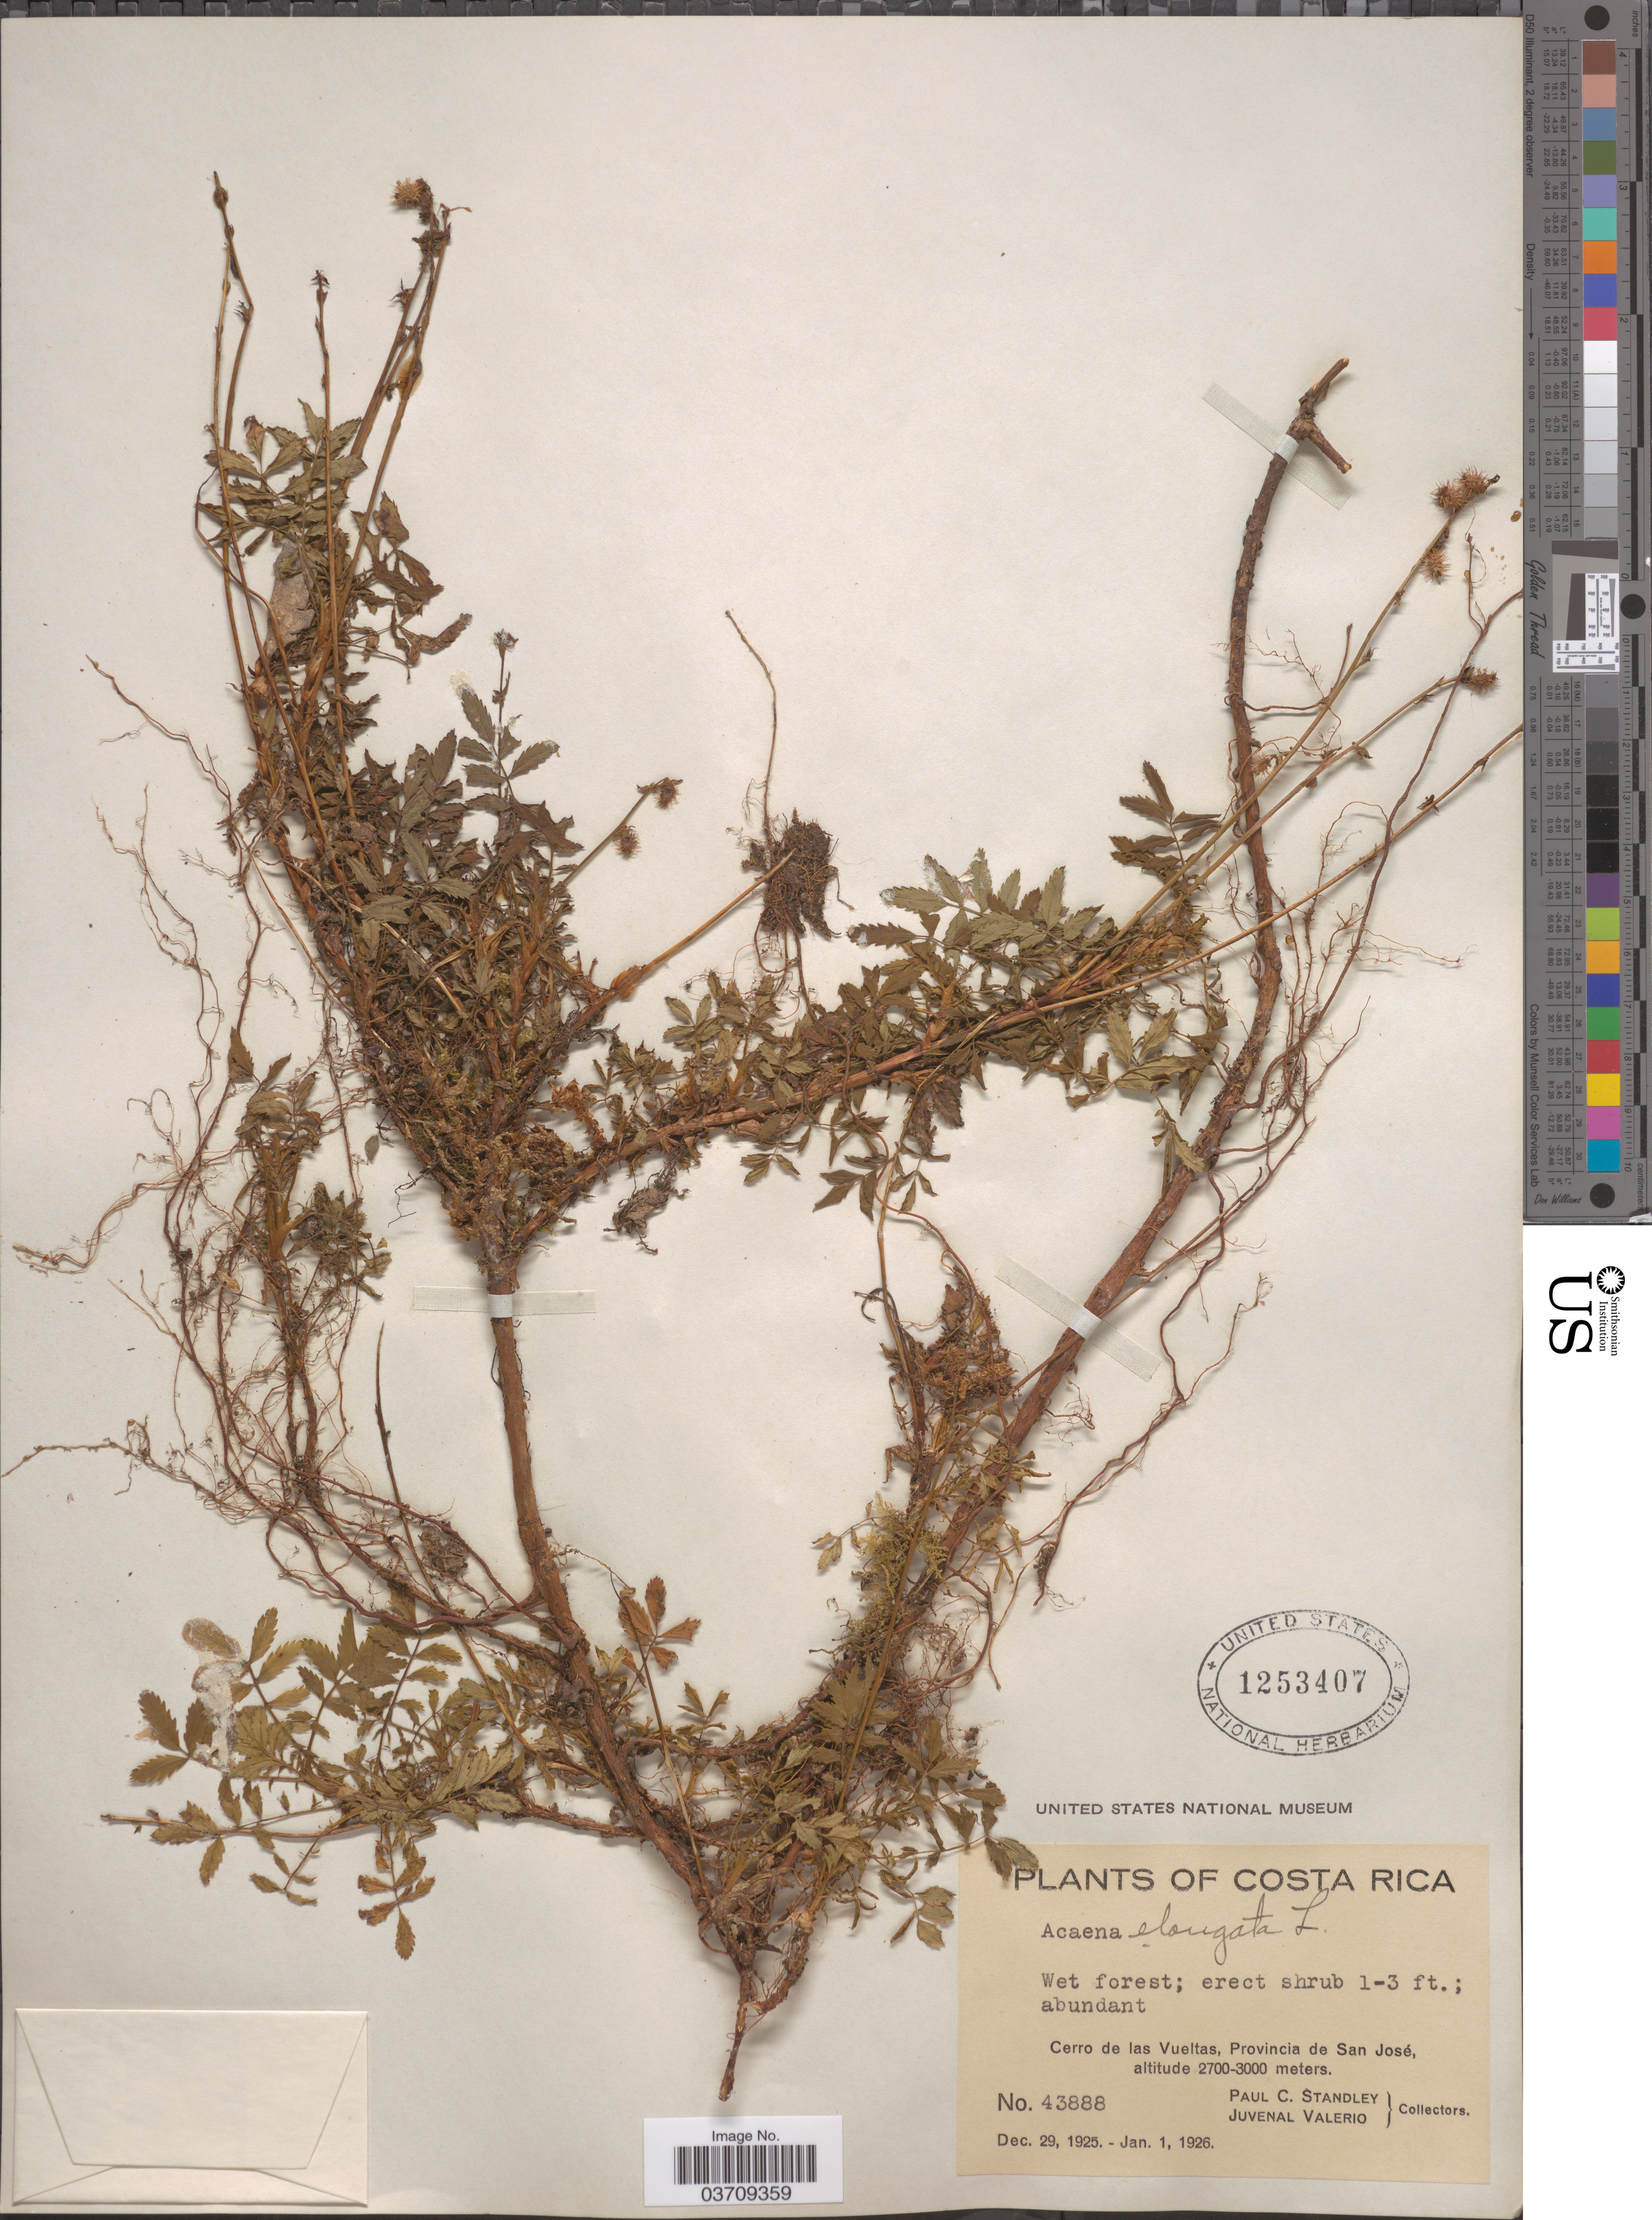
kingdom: Plantae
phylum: Tracheophyta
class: Magnoliopsida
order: Rosales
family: Rosaceae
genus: Acaena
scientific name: Acaena elongata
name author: L.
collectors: P. C. Standley & J. Valerio R.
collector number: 43888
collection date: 1925-12-29/1926-01-01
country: Costa Rica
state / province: San José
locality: Cerro de las Vueltas.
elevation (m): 2700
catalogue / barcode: US 1253407